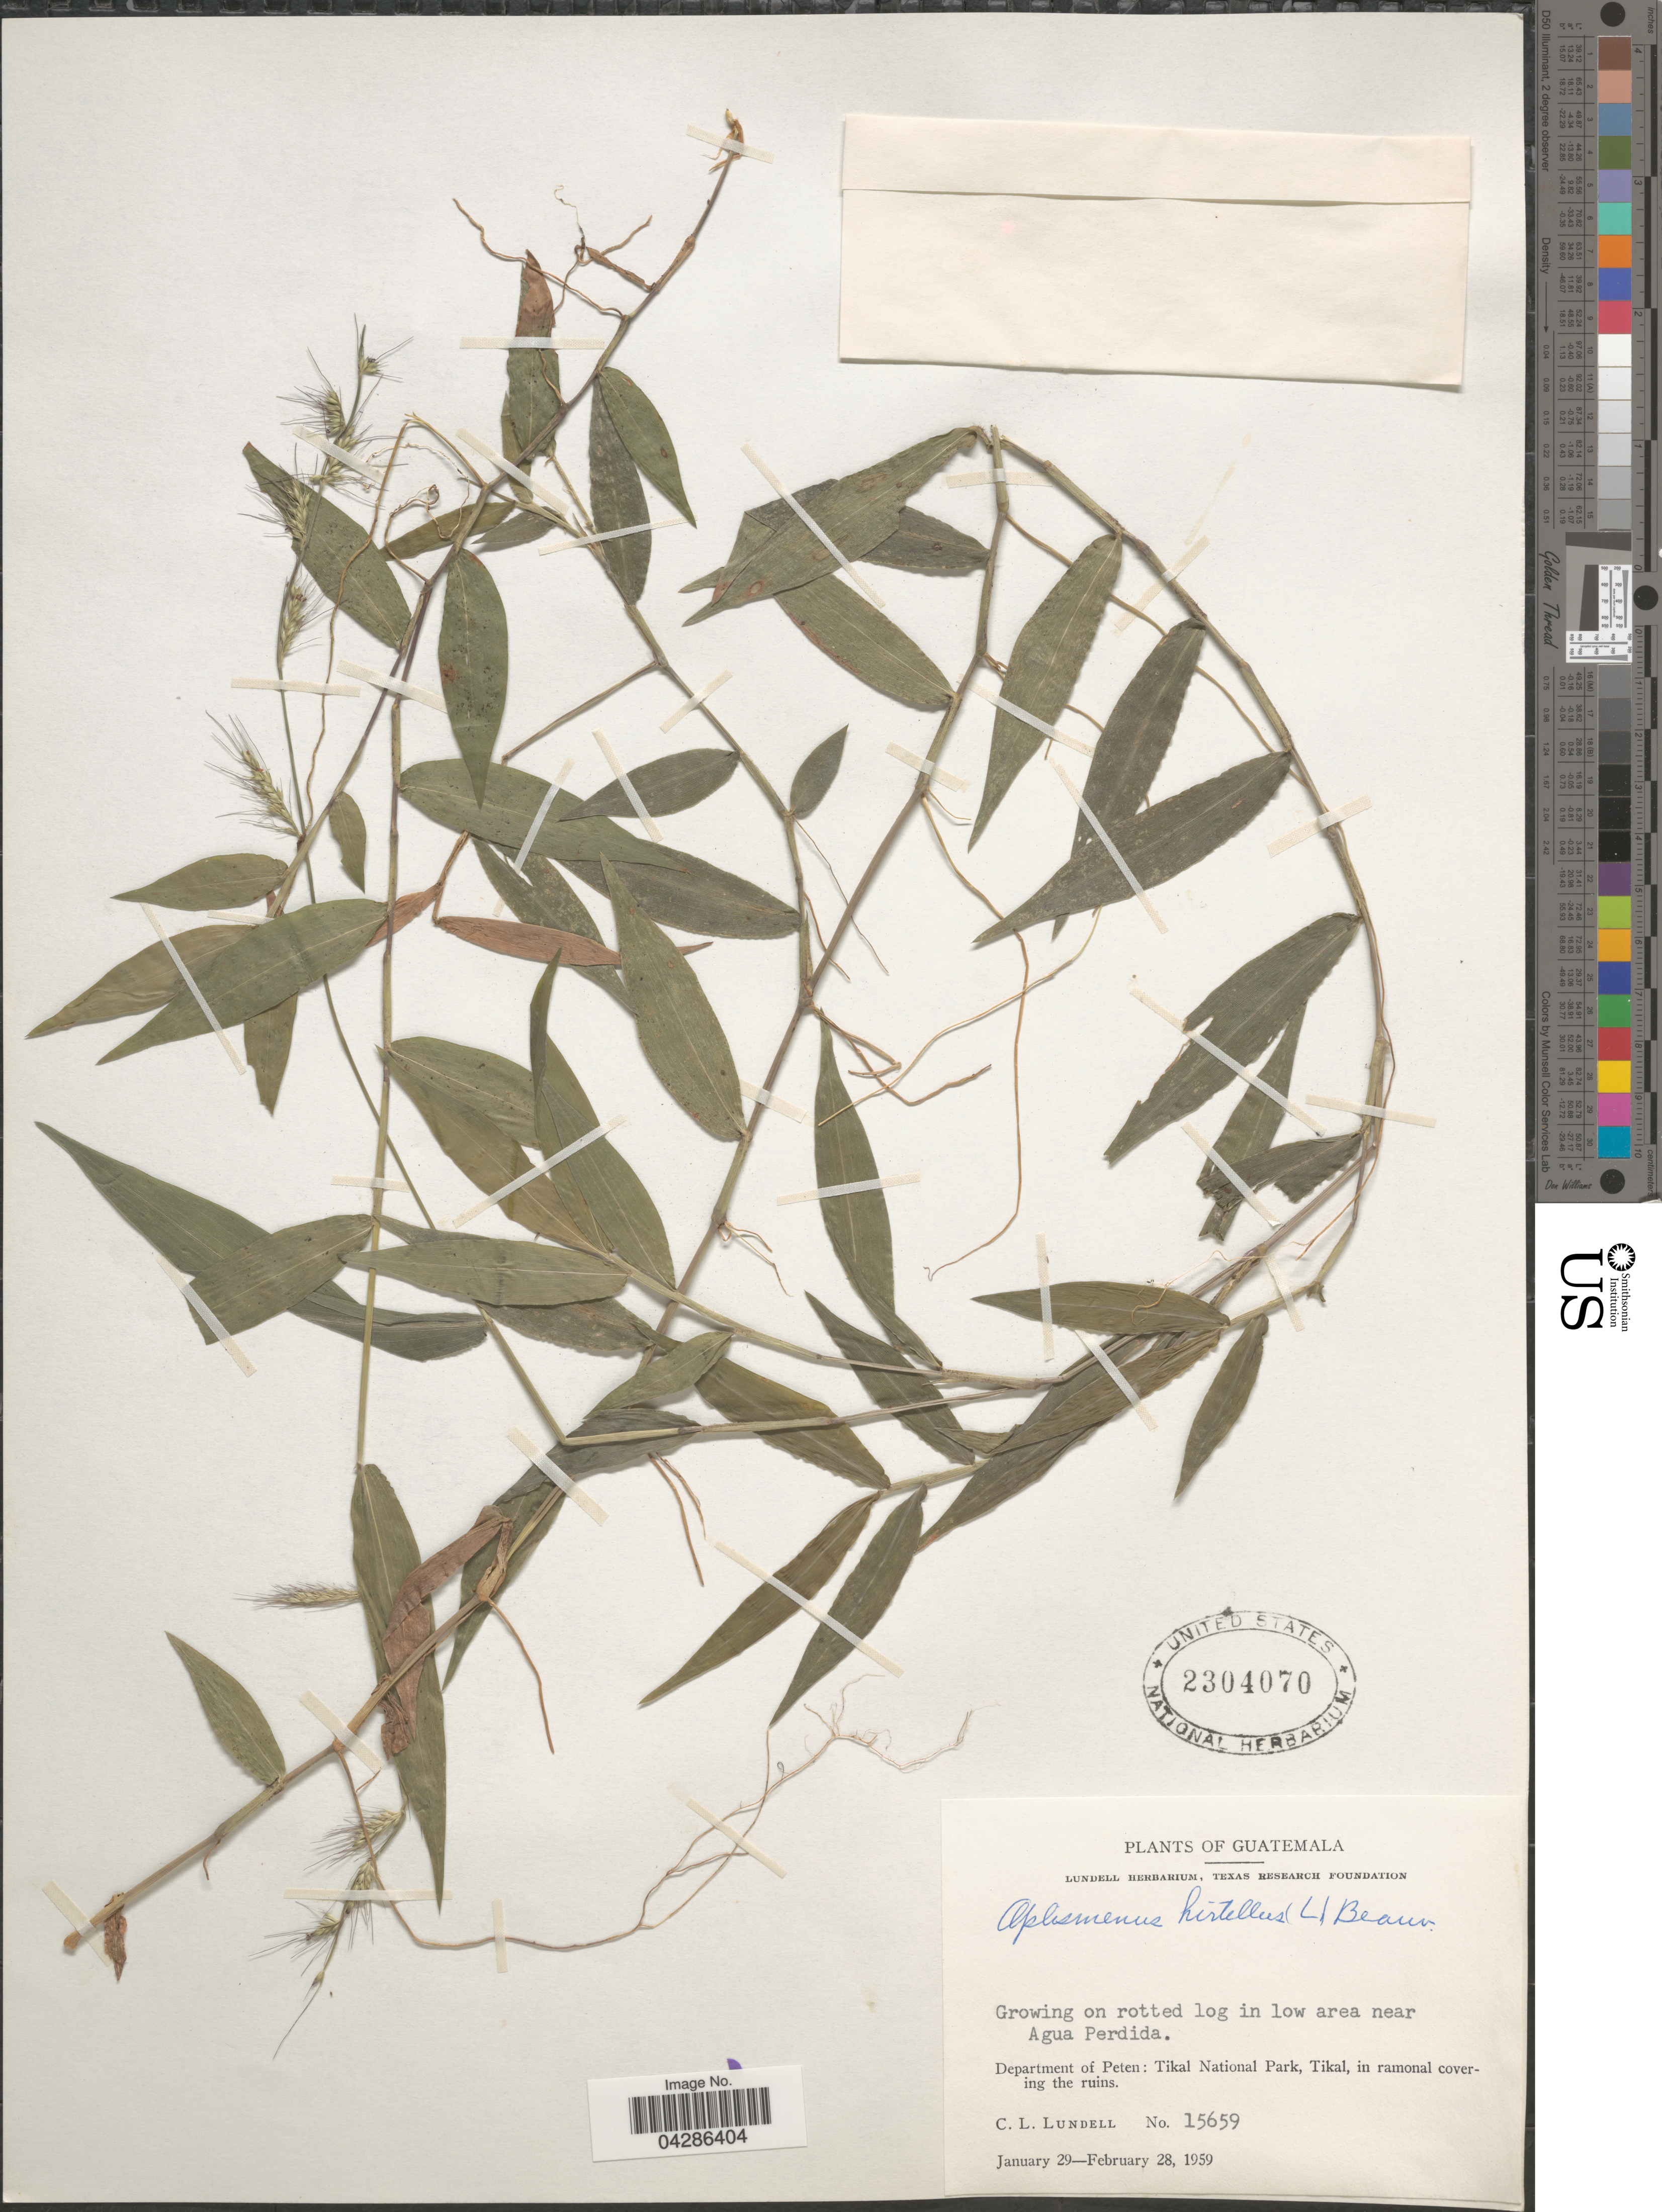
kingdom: Plantae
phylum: Tracheophyta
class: Liliopsida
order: Poales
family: Poaceae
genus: Oplismenus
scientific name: Oplismenus hirtellus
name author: (L.) P. Beauv.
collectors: C. L. Lundell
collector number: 15659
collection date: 1959-01-29/1959-02-28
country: Guatemala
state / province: El Peten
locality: Department of Peten: Tikal National Park, Tikal, in ramonal covering the ruins.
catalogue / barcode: US 2304070